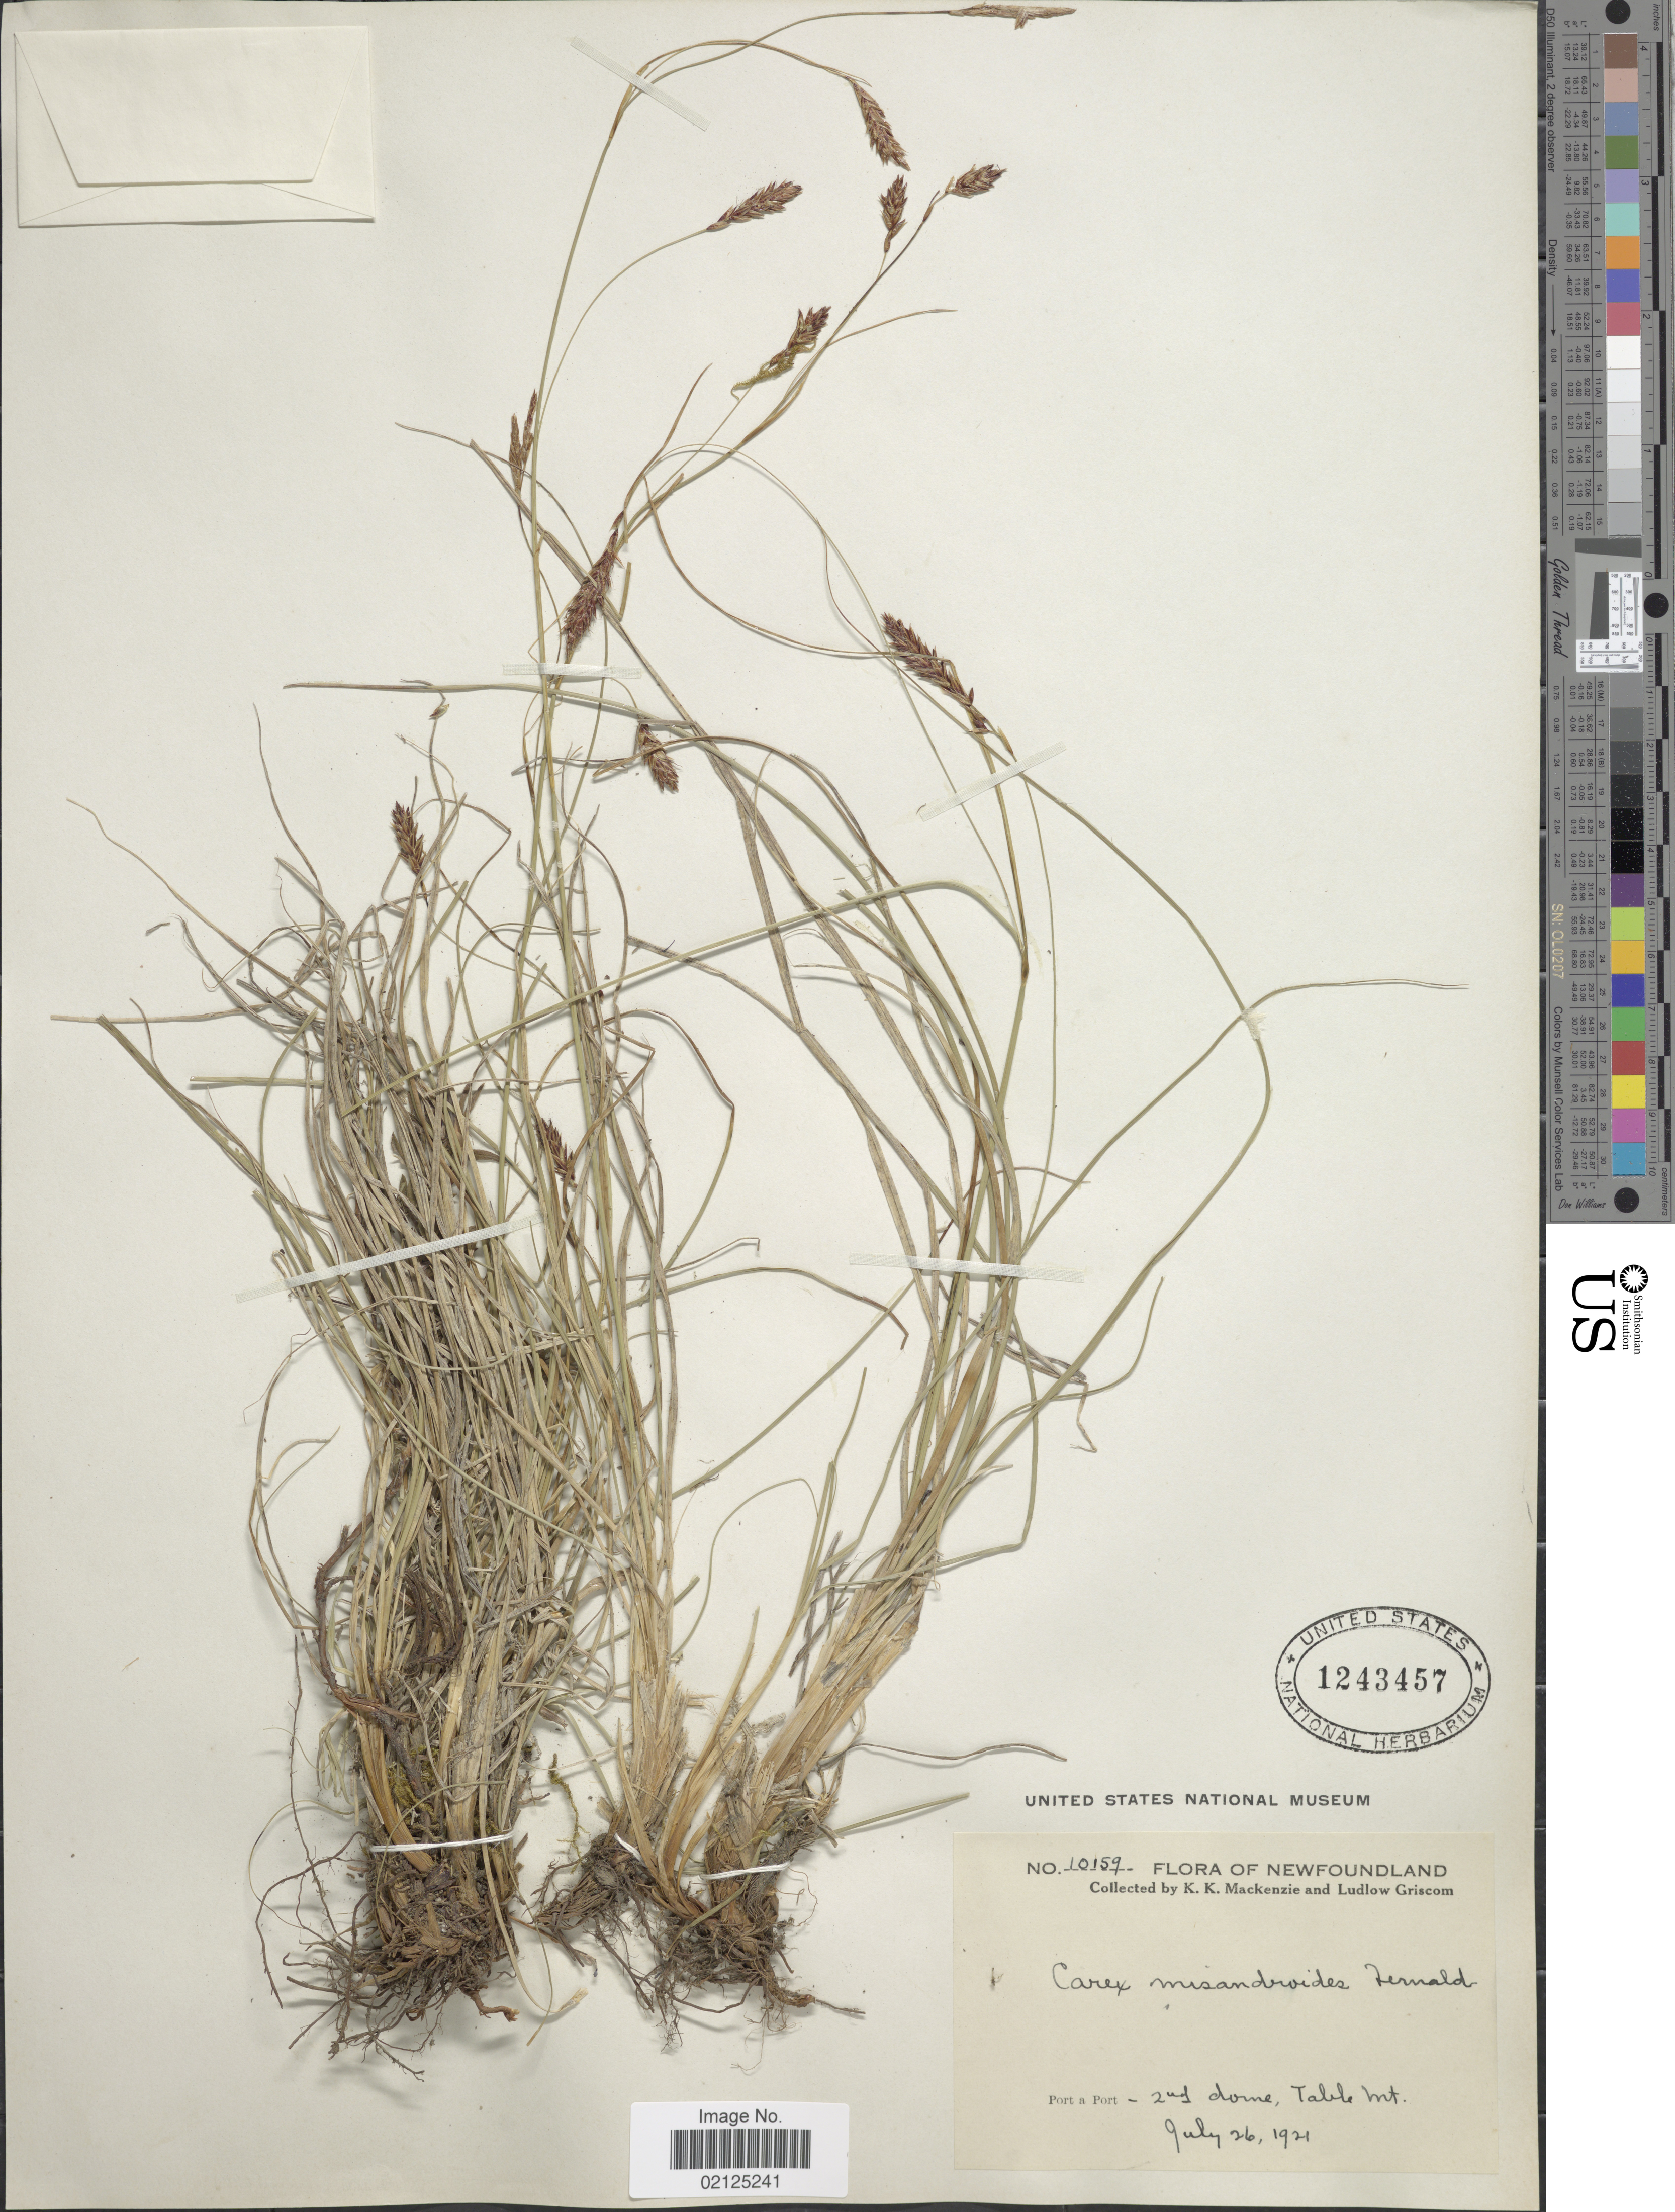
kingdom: Plantae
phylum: Tracheophyta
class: Liliopsida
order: Poales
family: Cyperaceae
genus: Carex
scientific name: Carex misandroides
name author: Fernald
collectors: K. K. Mackenzie & L. Griscom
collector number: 10159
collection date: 1921-07-26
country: Canada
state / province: Newfoundland and Labrador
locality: Port a Port - 2nd dome, Table Mt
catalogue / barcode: US 1243457